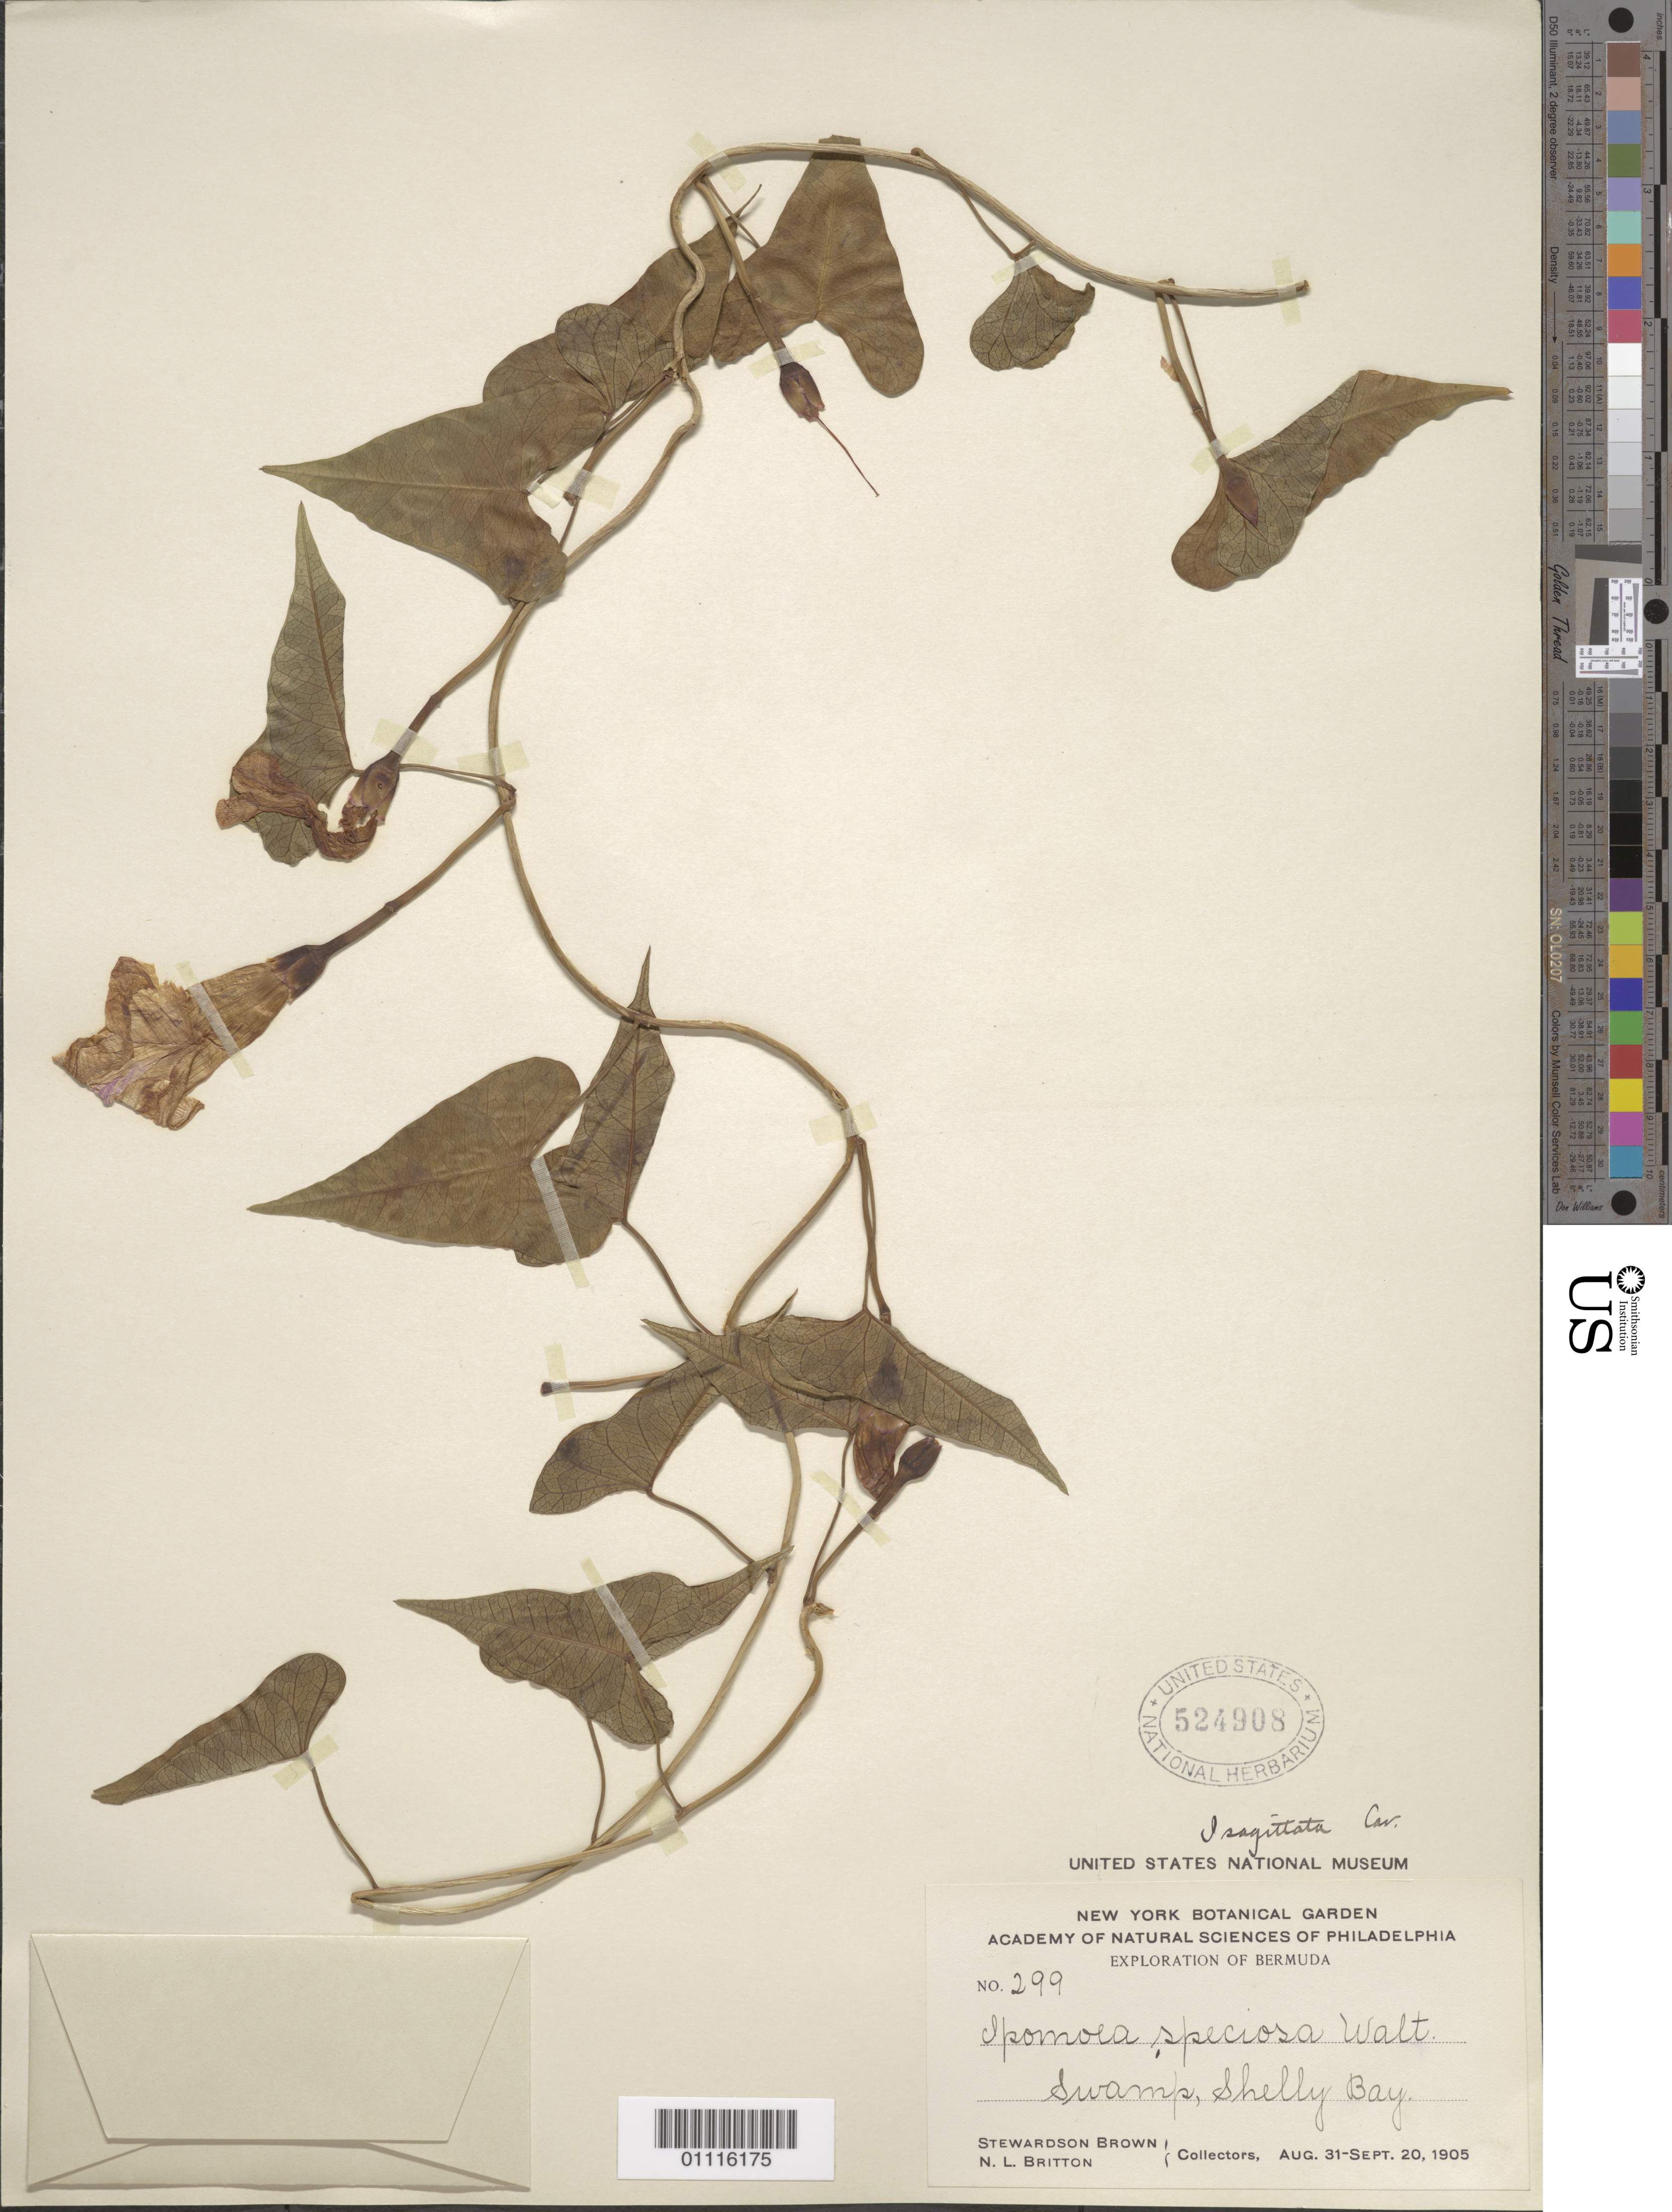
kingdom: Plantae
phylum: Tracheophyta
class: Magnoliopsida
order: Solanales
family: Convolvulaceae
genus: Ipomoea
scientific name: Ipomoea sagittata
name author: Poir.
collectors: S. Brown & N. Britton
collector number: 299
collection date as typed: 31 Aug 1905 to 20 Sep 1905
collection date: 1905-08-31/1905-09-20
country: Bermuda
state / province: Hamilton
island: Bermuda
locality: Swamps, Shelly Bay.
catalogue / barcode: US 524908